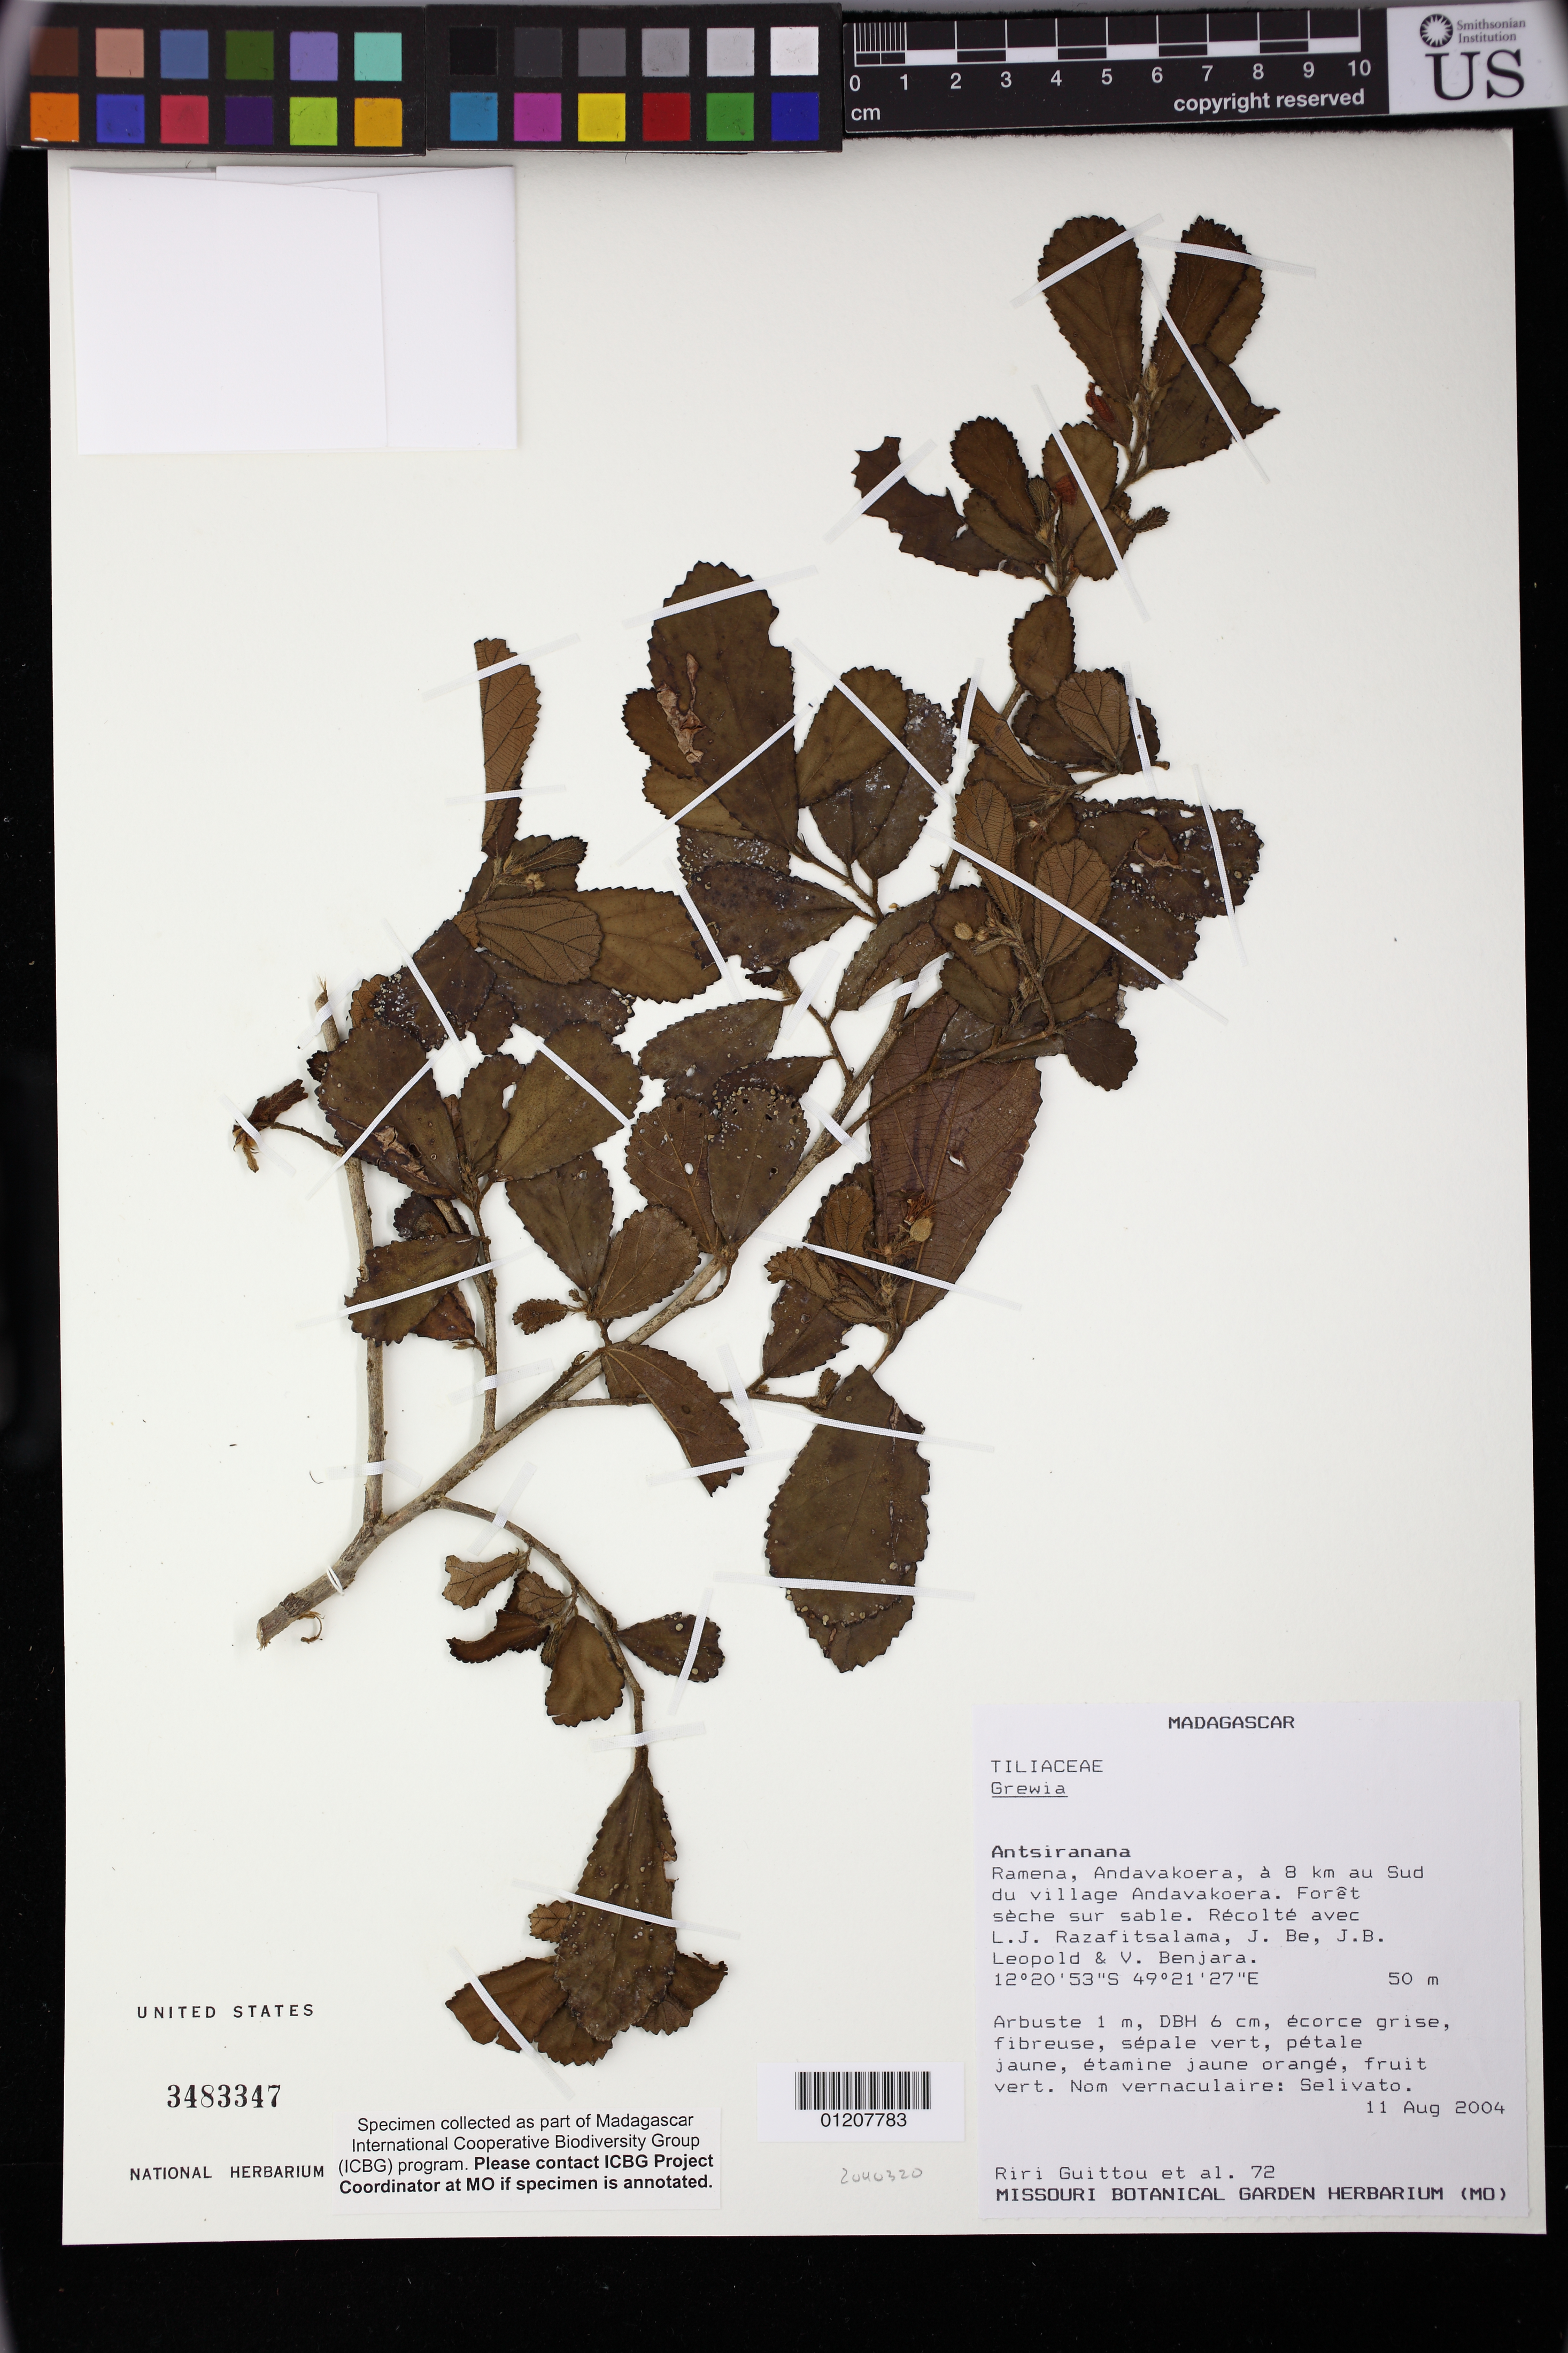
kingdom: Plantae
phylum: Tracheophyta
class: Magnoliopsida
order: Malvales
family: Malvaceae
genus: Grewia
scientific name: Grewia sp.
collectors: R. Guittou, L. J. Razafitsalama, J. Be & J. B. Leopold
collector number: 72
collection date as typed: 08 Nov 2004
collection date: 2004-11-08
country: Madagascar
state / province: Diana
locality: Antsiranana. Ramena, Andavakoera, 8 km au Sud du village Andavakoera. Forêt sèche sur sable.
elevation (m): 50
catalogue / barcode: US 3483347